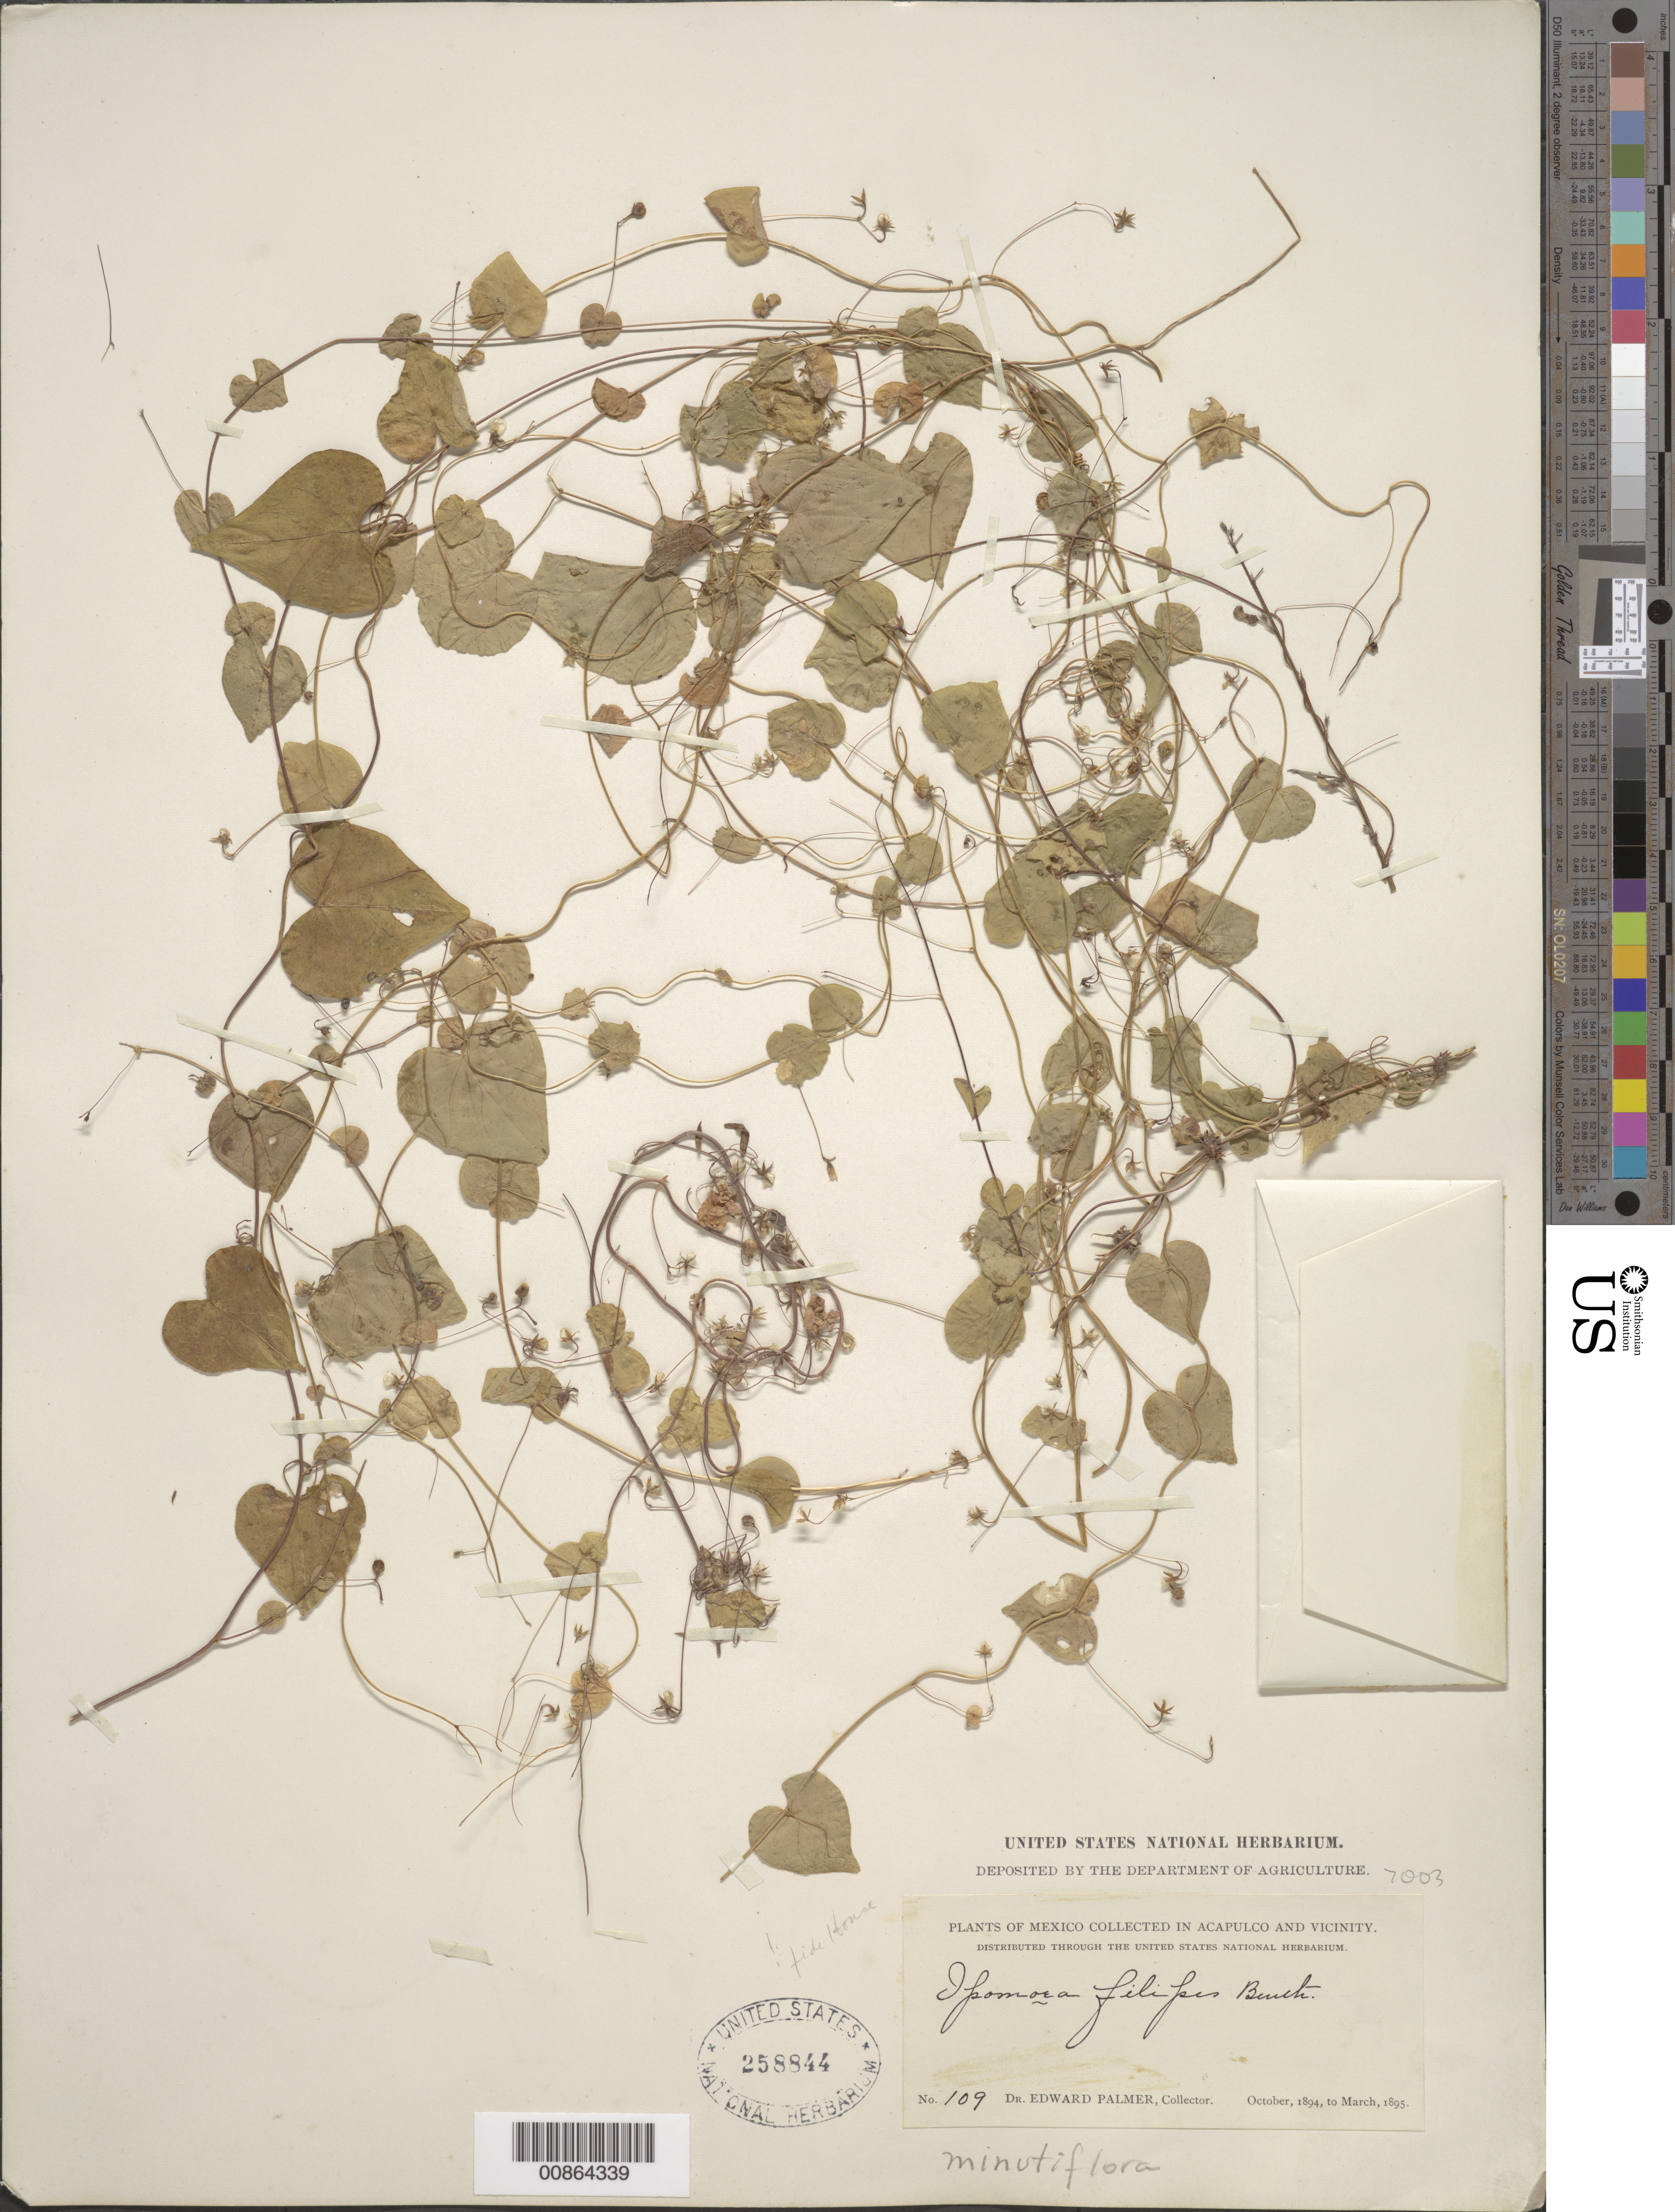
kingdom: Plantae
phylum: Tracheophyta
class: Magnoliopsida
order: Solanales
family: Convolvulaceae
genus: Ipomoea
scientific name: Ipomoea minutiflora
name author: (M. Martens) House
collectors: E. Palmer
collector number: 109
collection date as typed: Oct 1894 to -- Mar 1895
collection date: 1894-10/1895-03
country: Mexico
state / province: Guerrero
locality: Acapulco, Guerrero and vicinity.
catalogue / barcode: US 258844